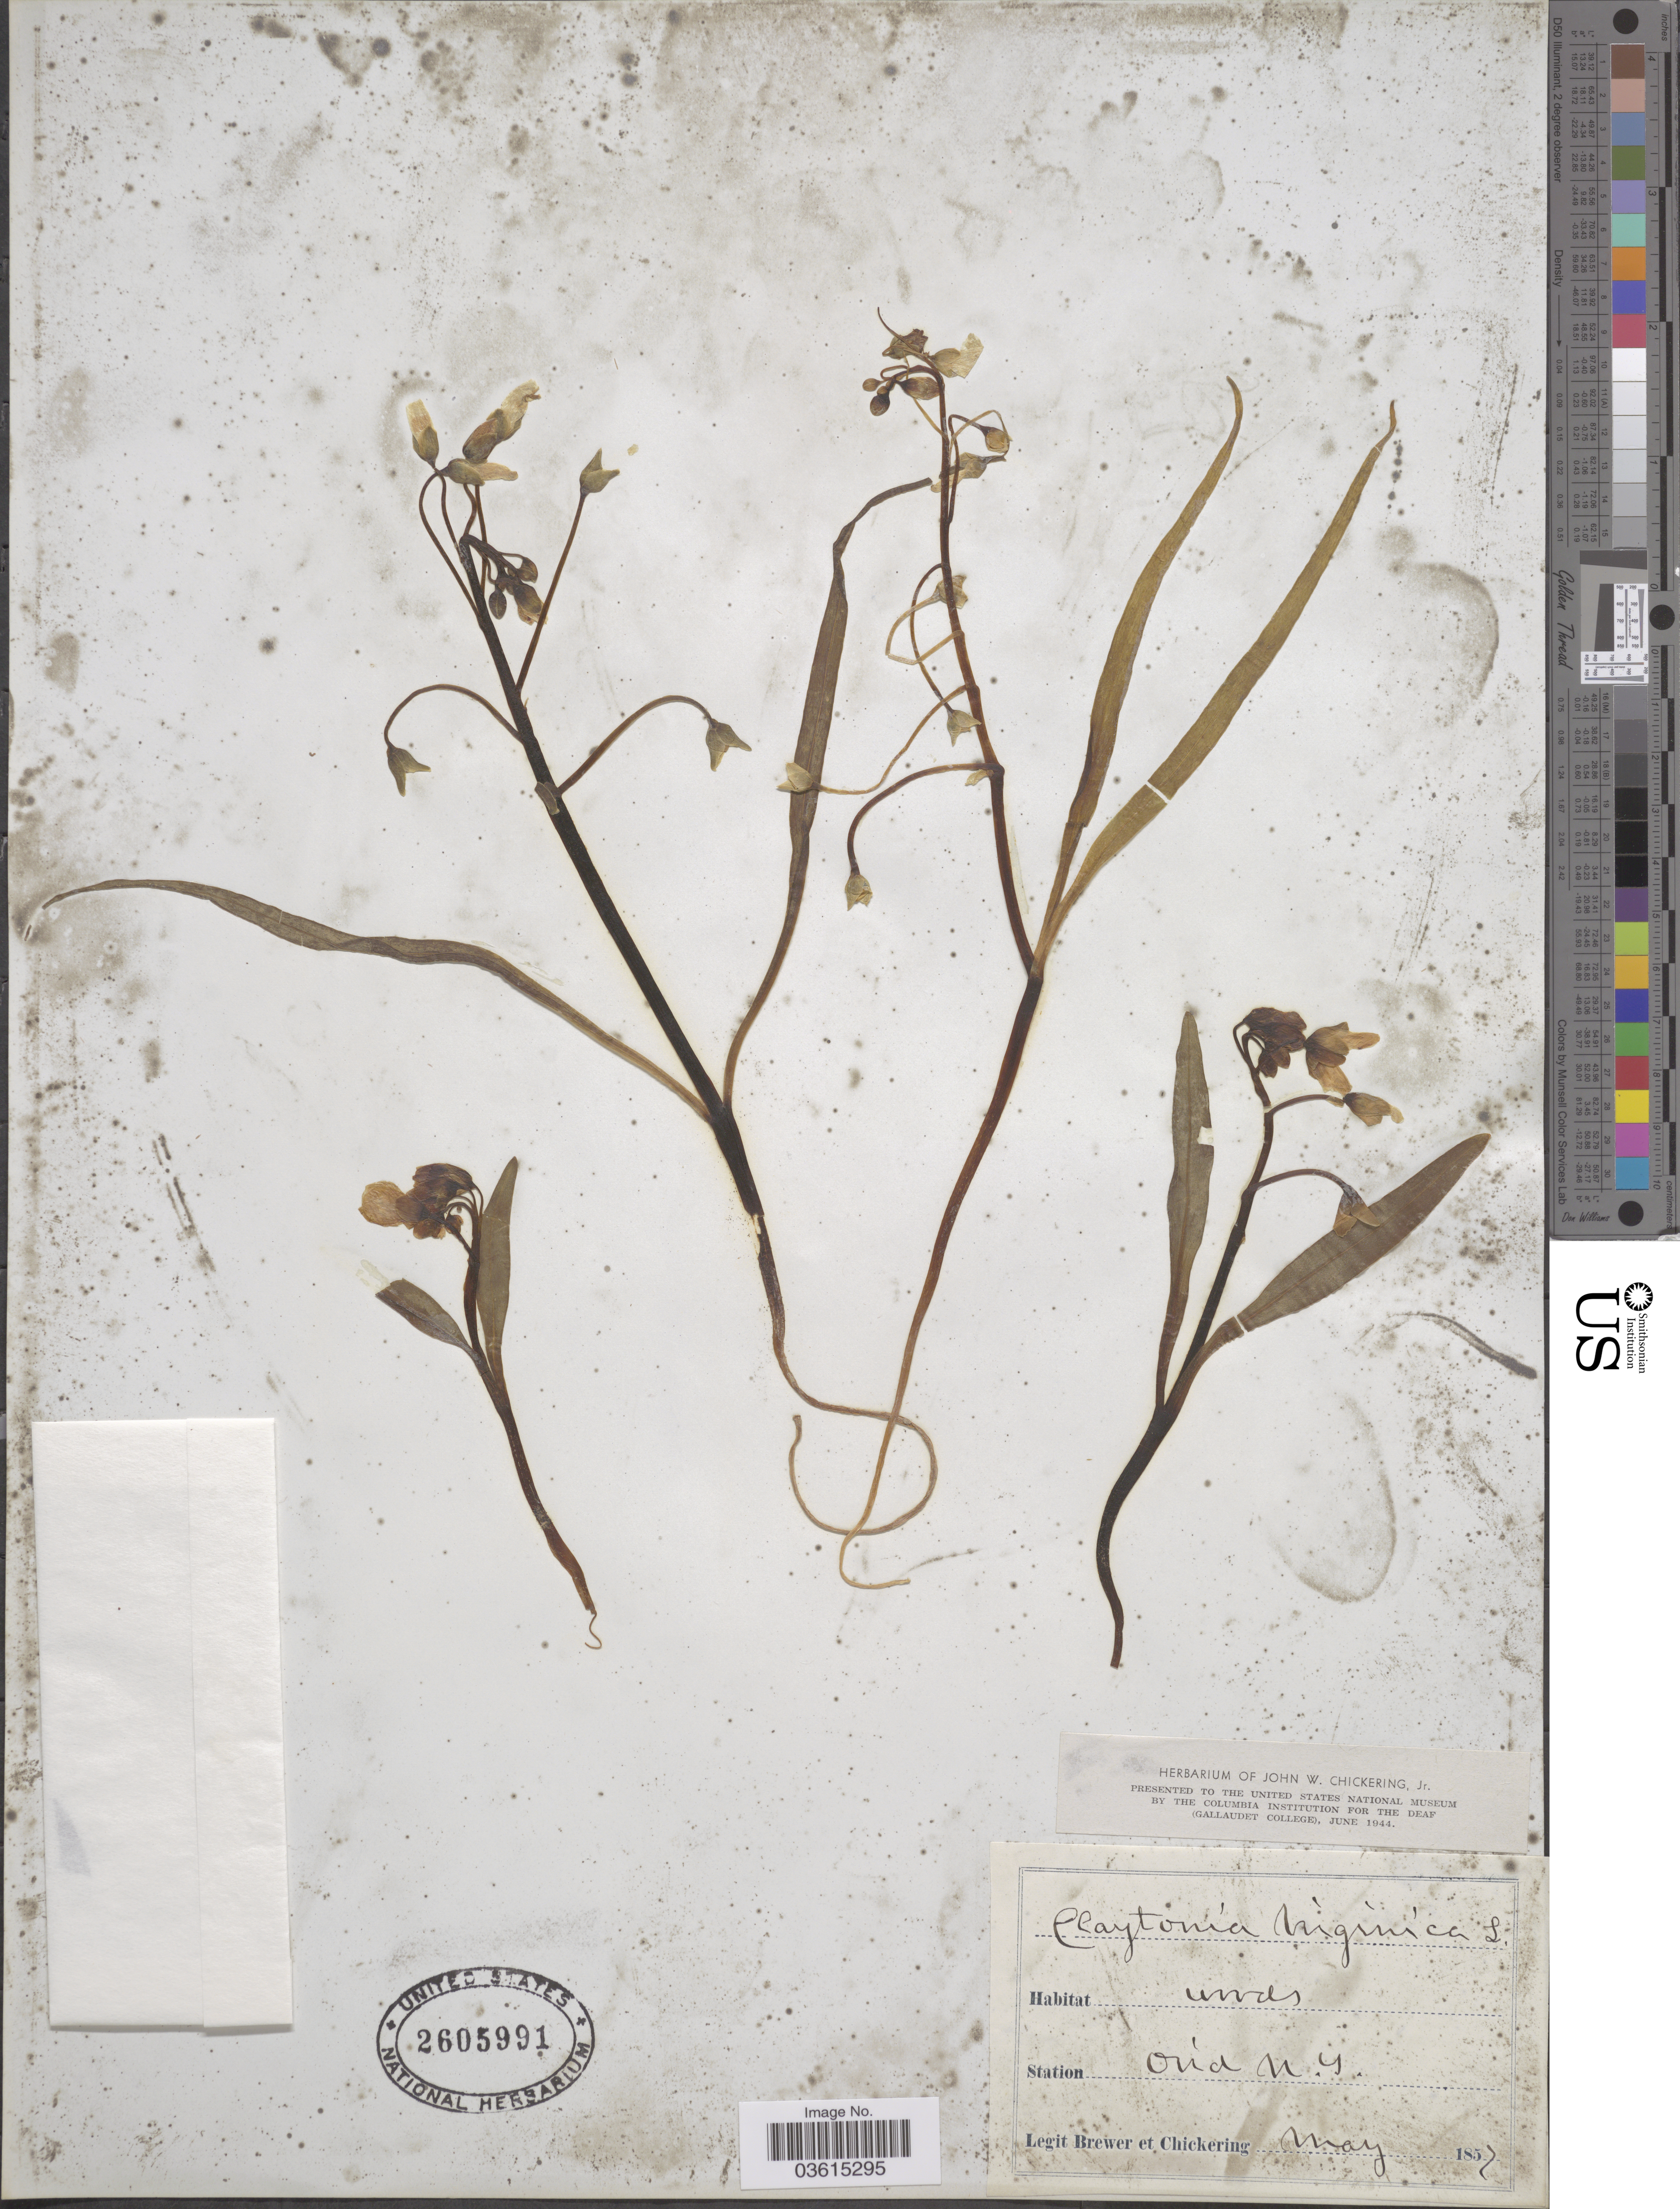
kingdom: Plantae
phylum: Tracheophyta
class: Magnoliopsida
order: Caryophyllales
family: Montiaceae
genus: Claytonia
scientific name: Claytonia virginica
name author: L.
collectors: -. Brewer & J. Chickering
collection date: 1857-05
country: United States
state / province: New York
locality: Ovid.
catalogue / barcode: US 2605991